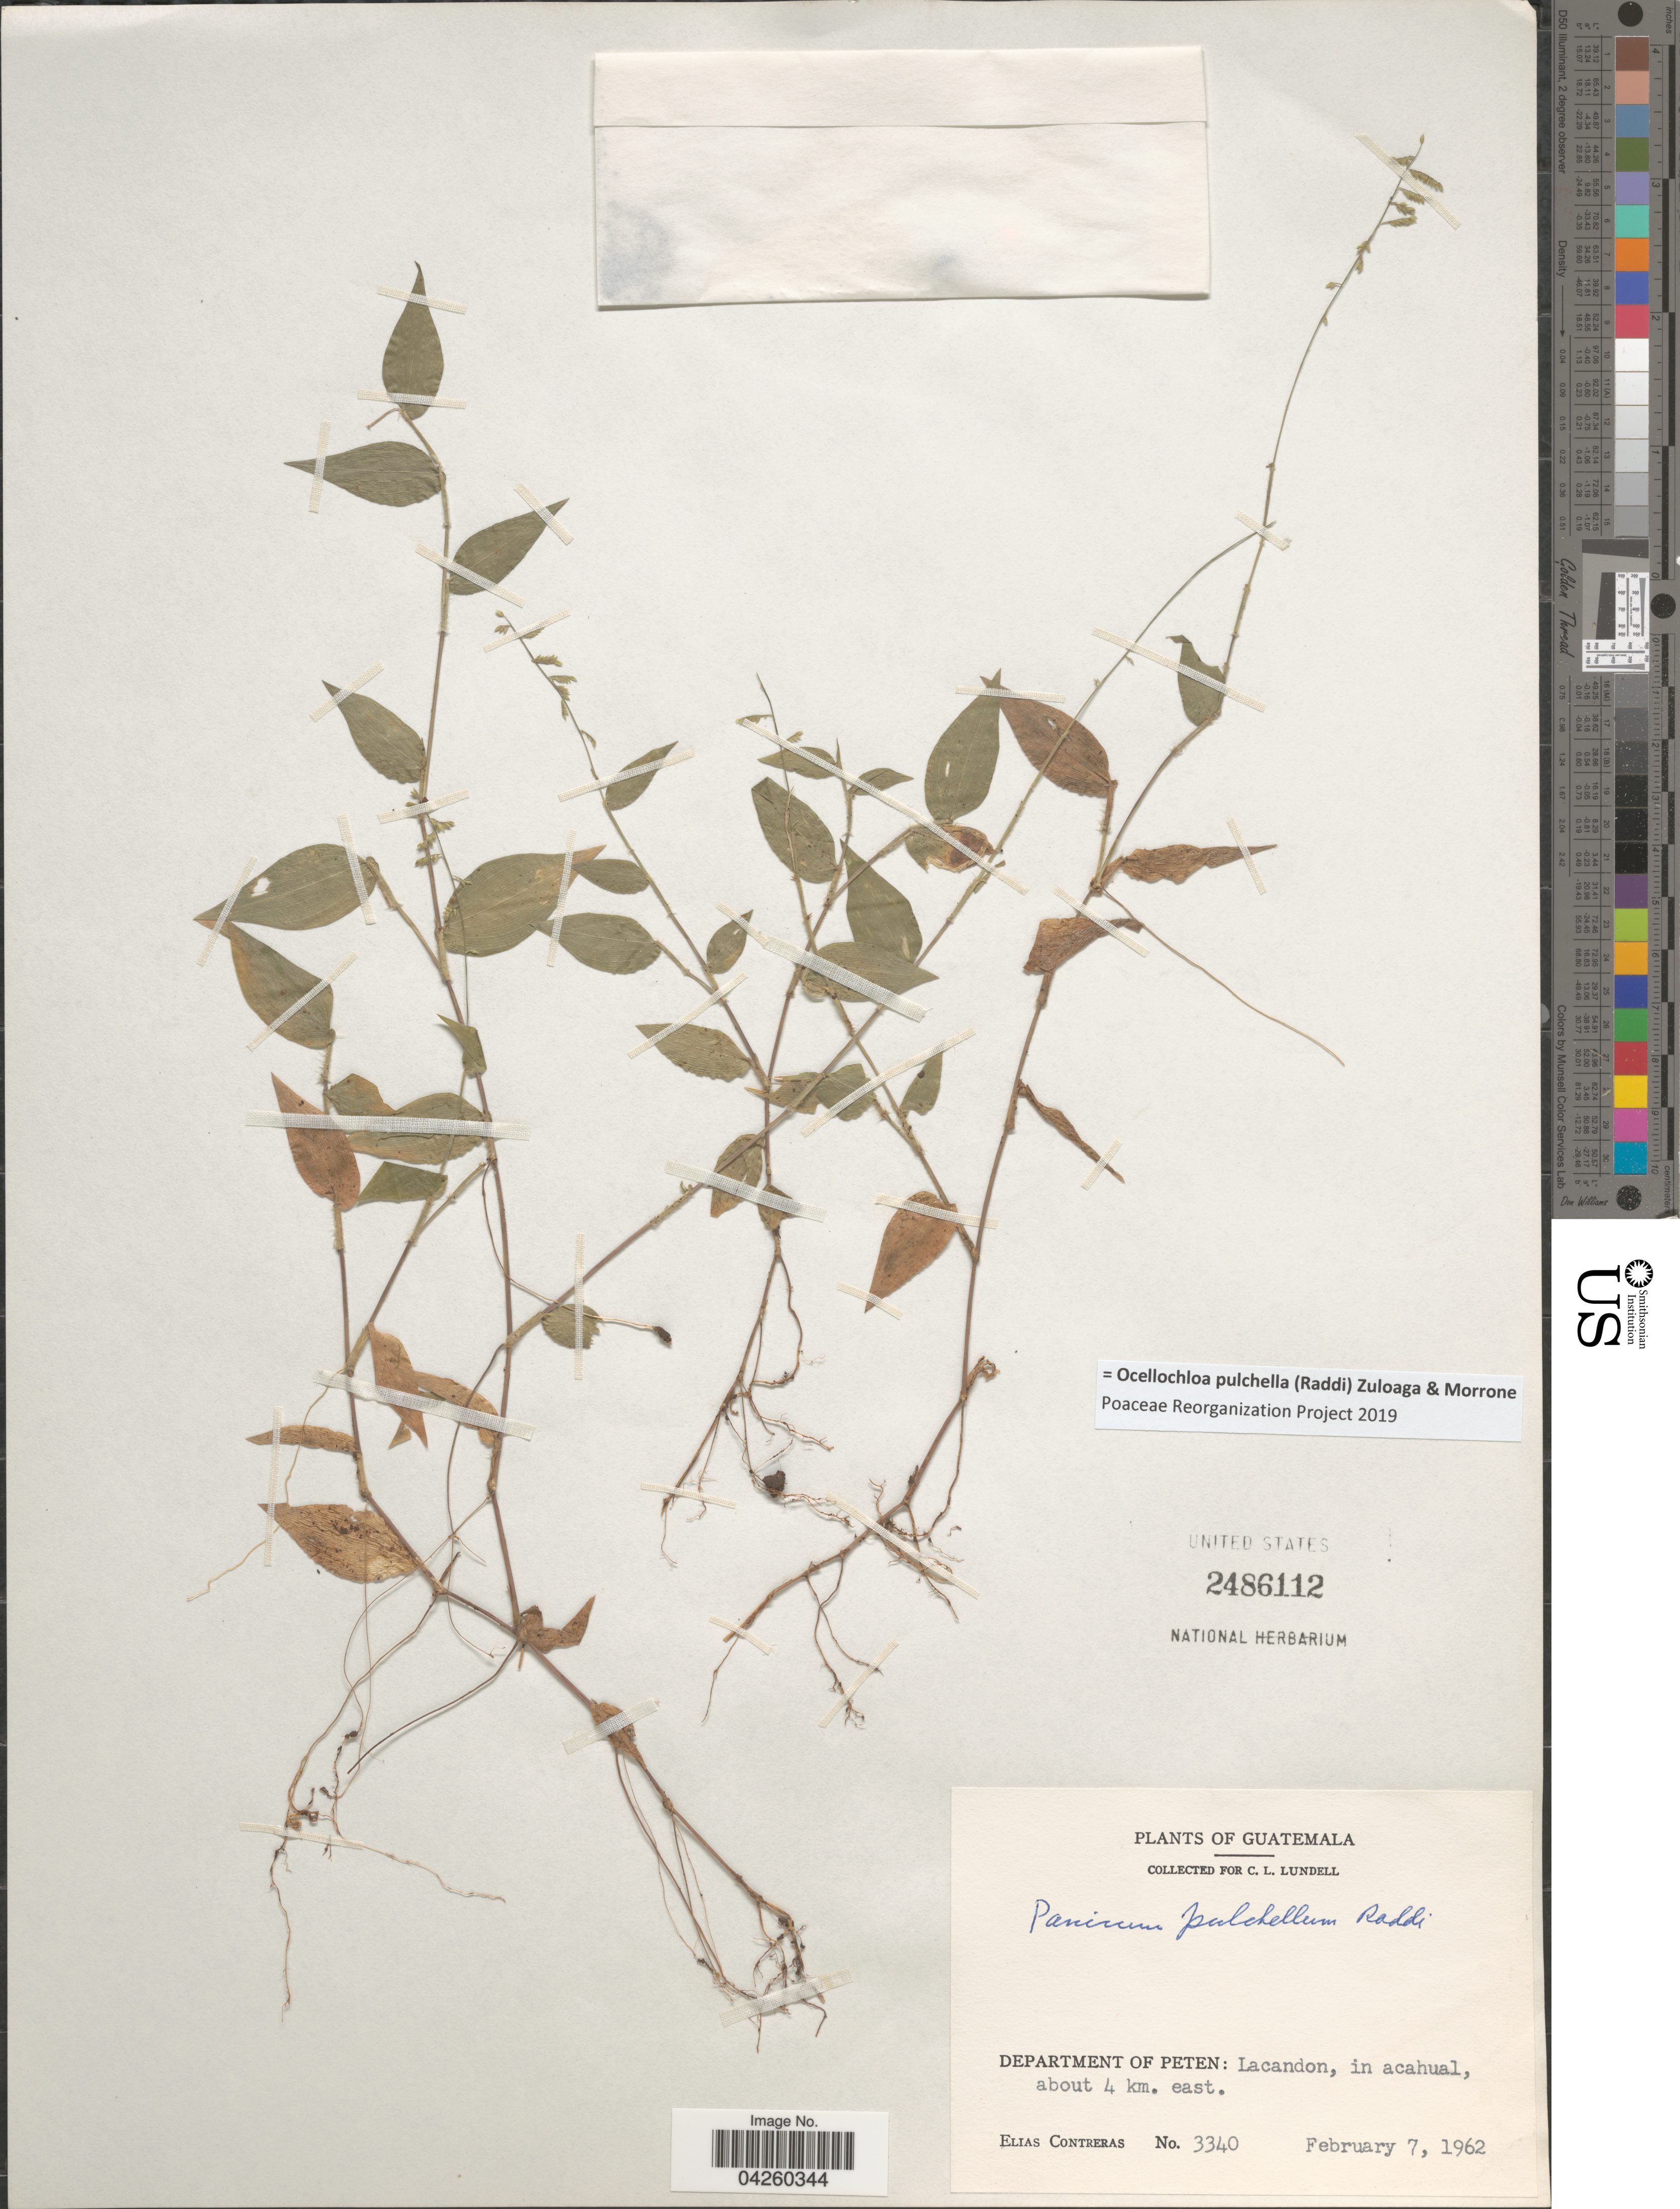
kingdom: Plantae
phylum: Tracheophyta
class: Liliopsida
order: Poales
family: Poaceae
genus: Ocellochloa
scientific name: Ocellochloa pulchella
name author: (Raddi) Zuloaga & Morrone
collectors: E. Contreras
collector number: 3340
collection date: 1962-02-07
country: Guatemala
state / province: El Peten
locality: Department of Peten: Lacandon, in acahual, about 4 km. east.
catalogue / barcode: US 2486112